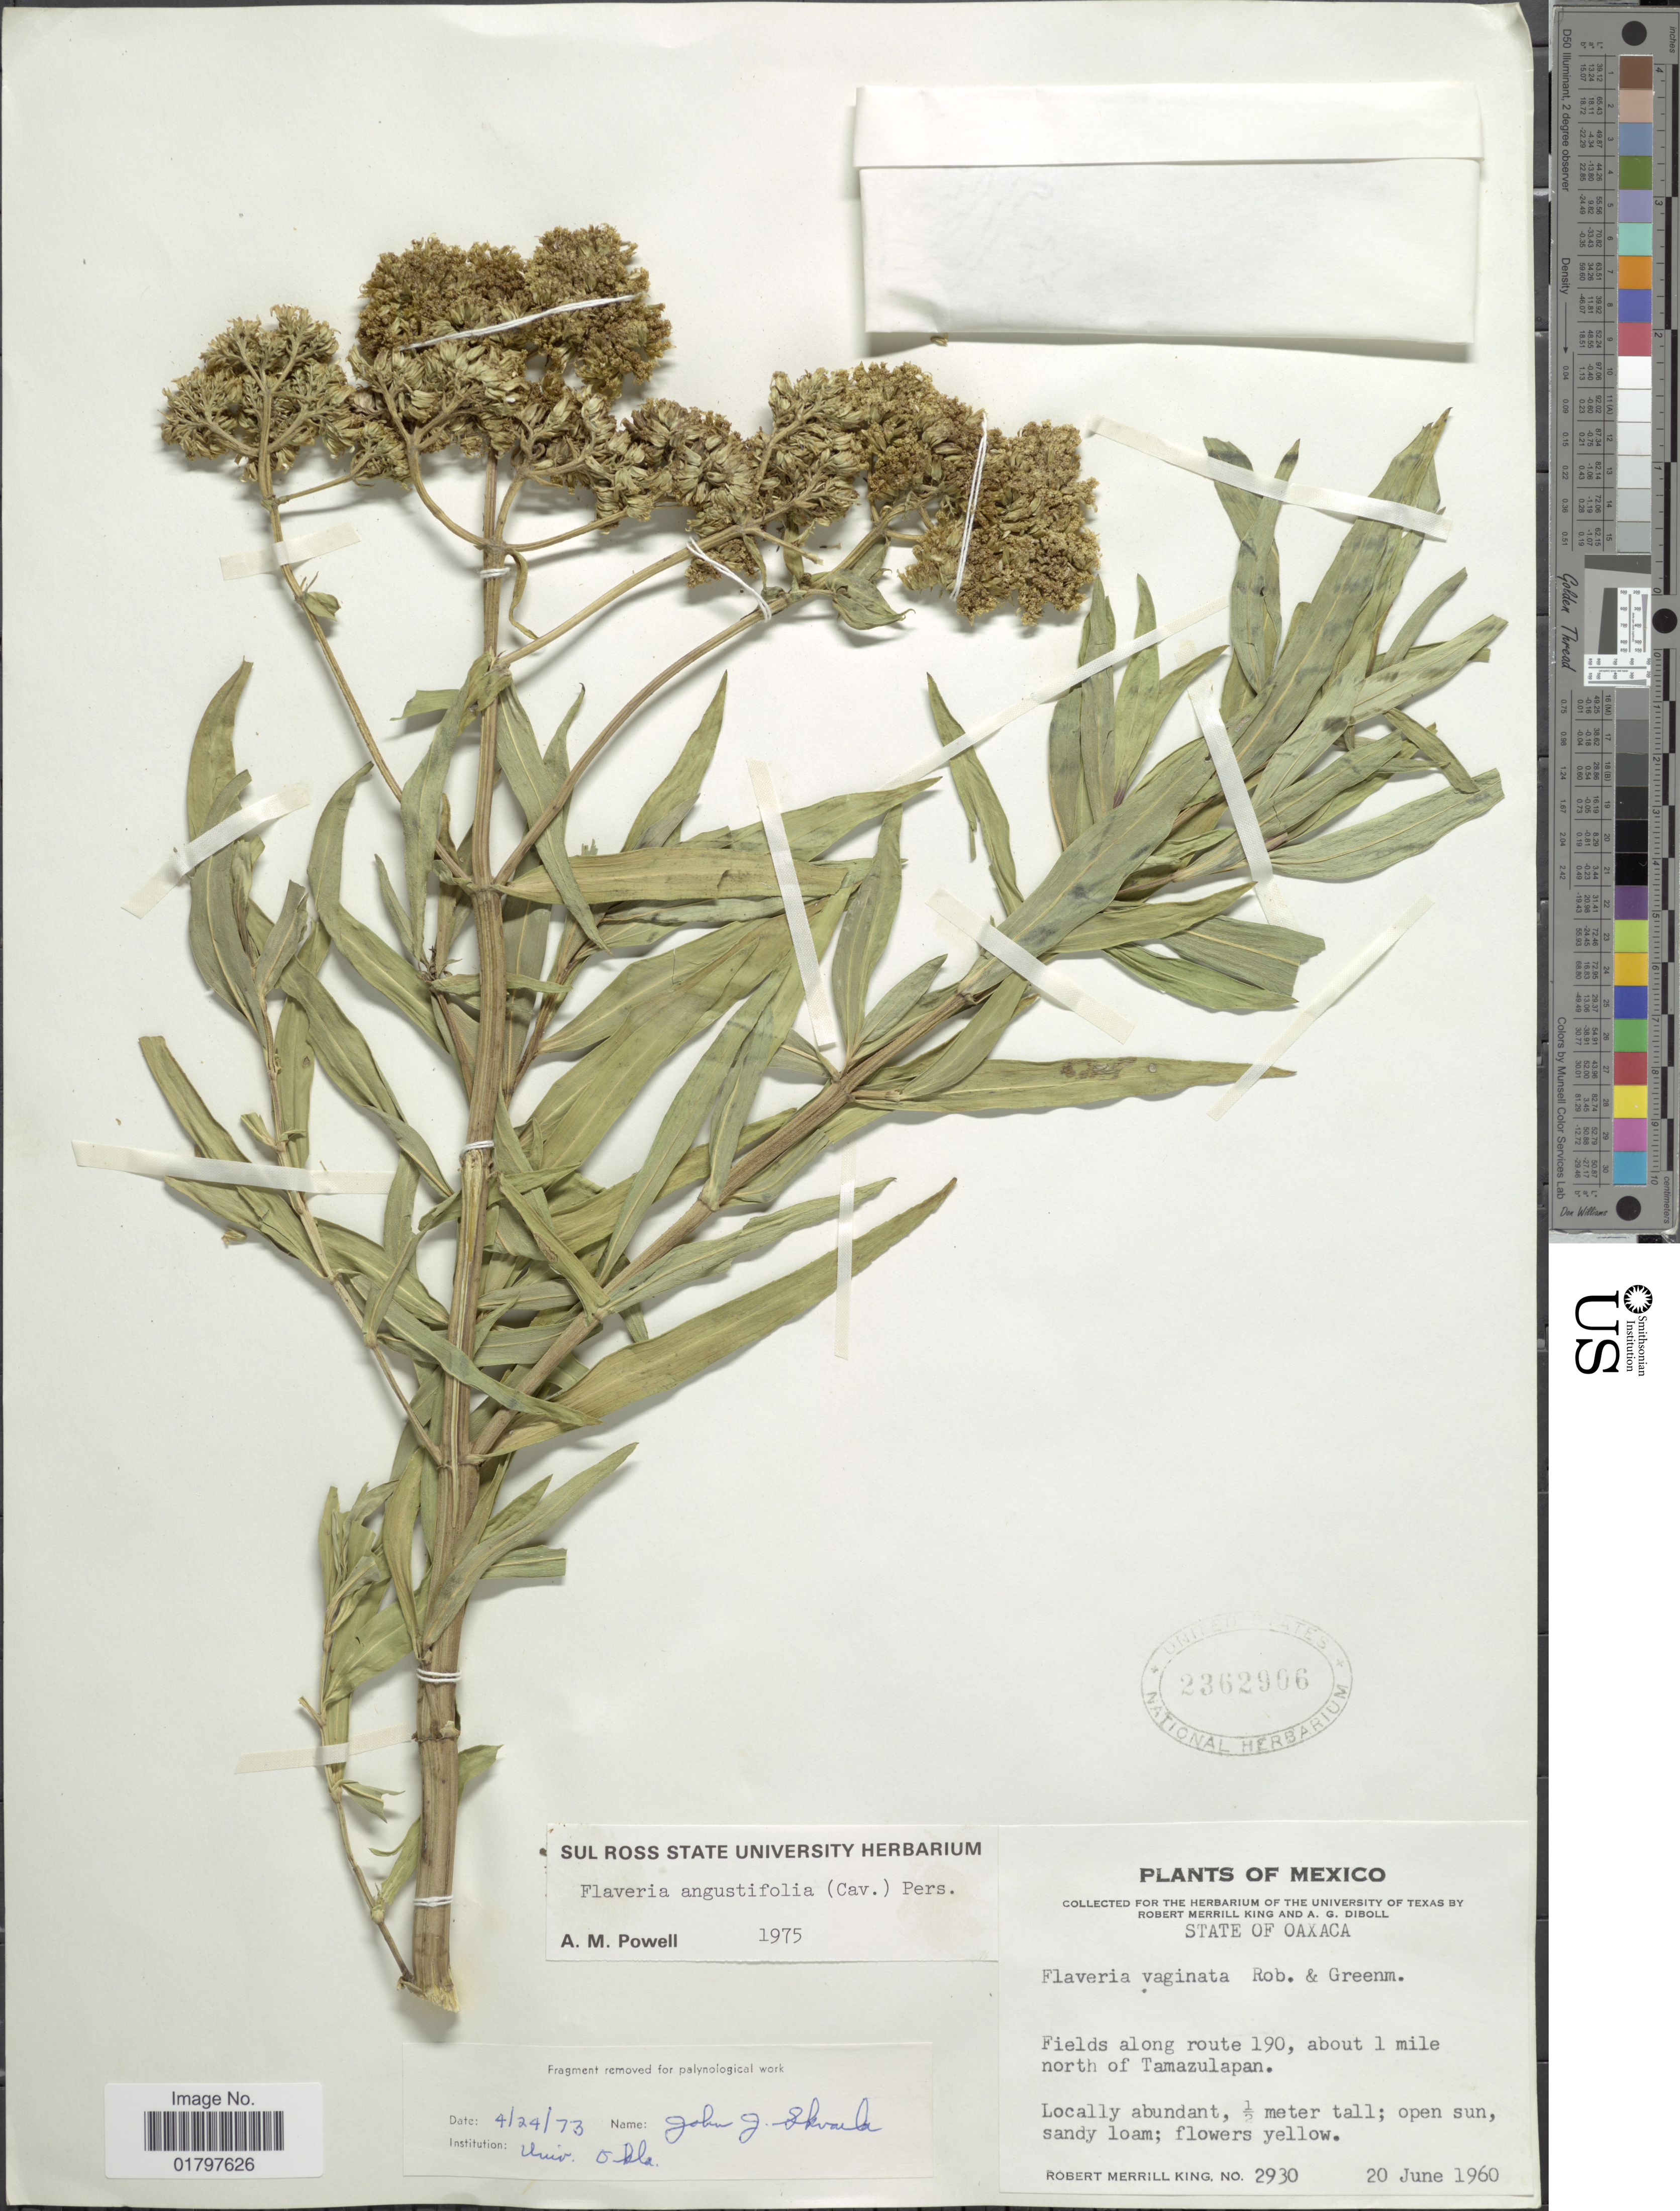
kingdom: Plantae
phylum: Tracheophyta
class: Magnoliopsida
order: Asterales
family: Asteraceae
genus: Flaveria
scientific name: Flaveria angustifolia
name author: Pers.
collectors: R. M. King & A. Diboll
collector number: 2930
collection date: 1960-06-20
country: Mexico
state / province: Oaxaca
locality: State of Oaxaca. Fields along route 190, about 1 mile north of Tamazulapan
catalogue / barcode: US 2362906